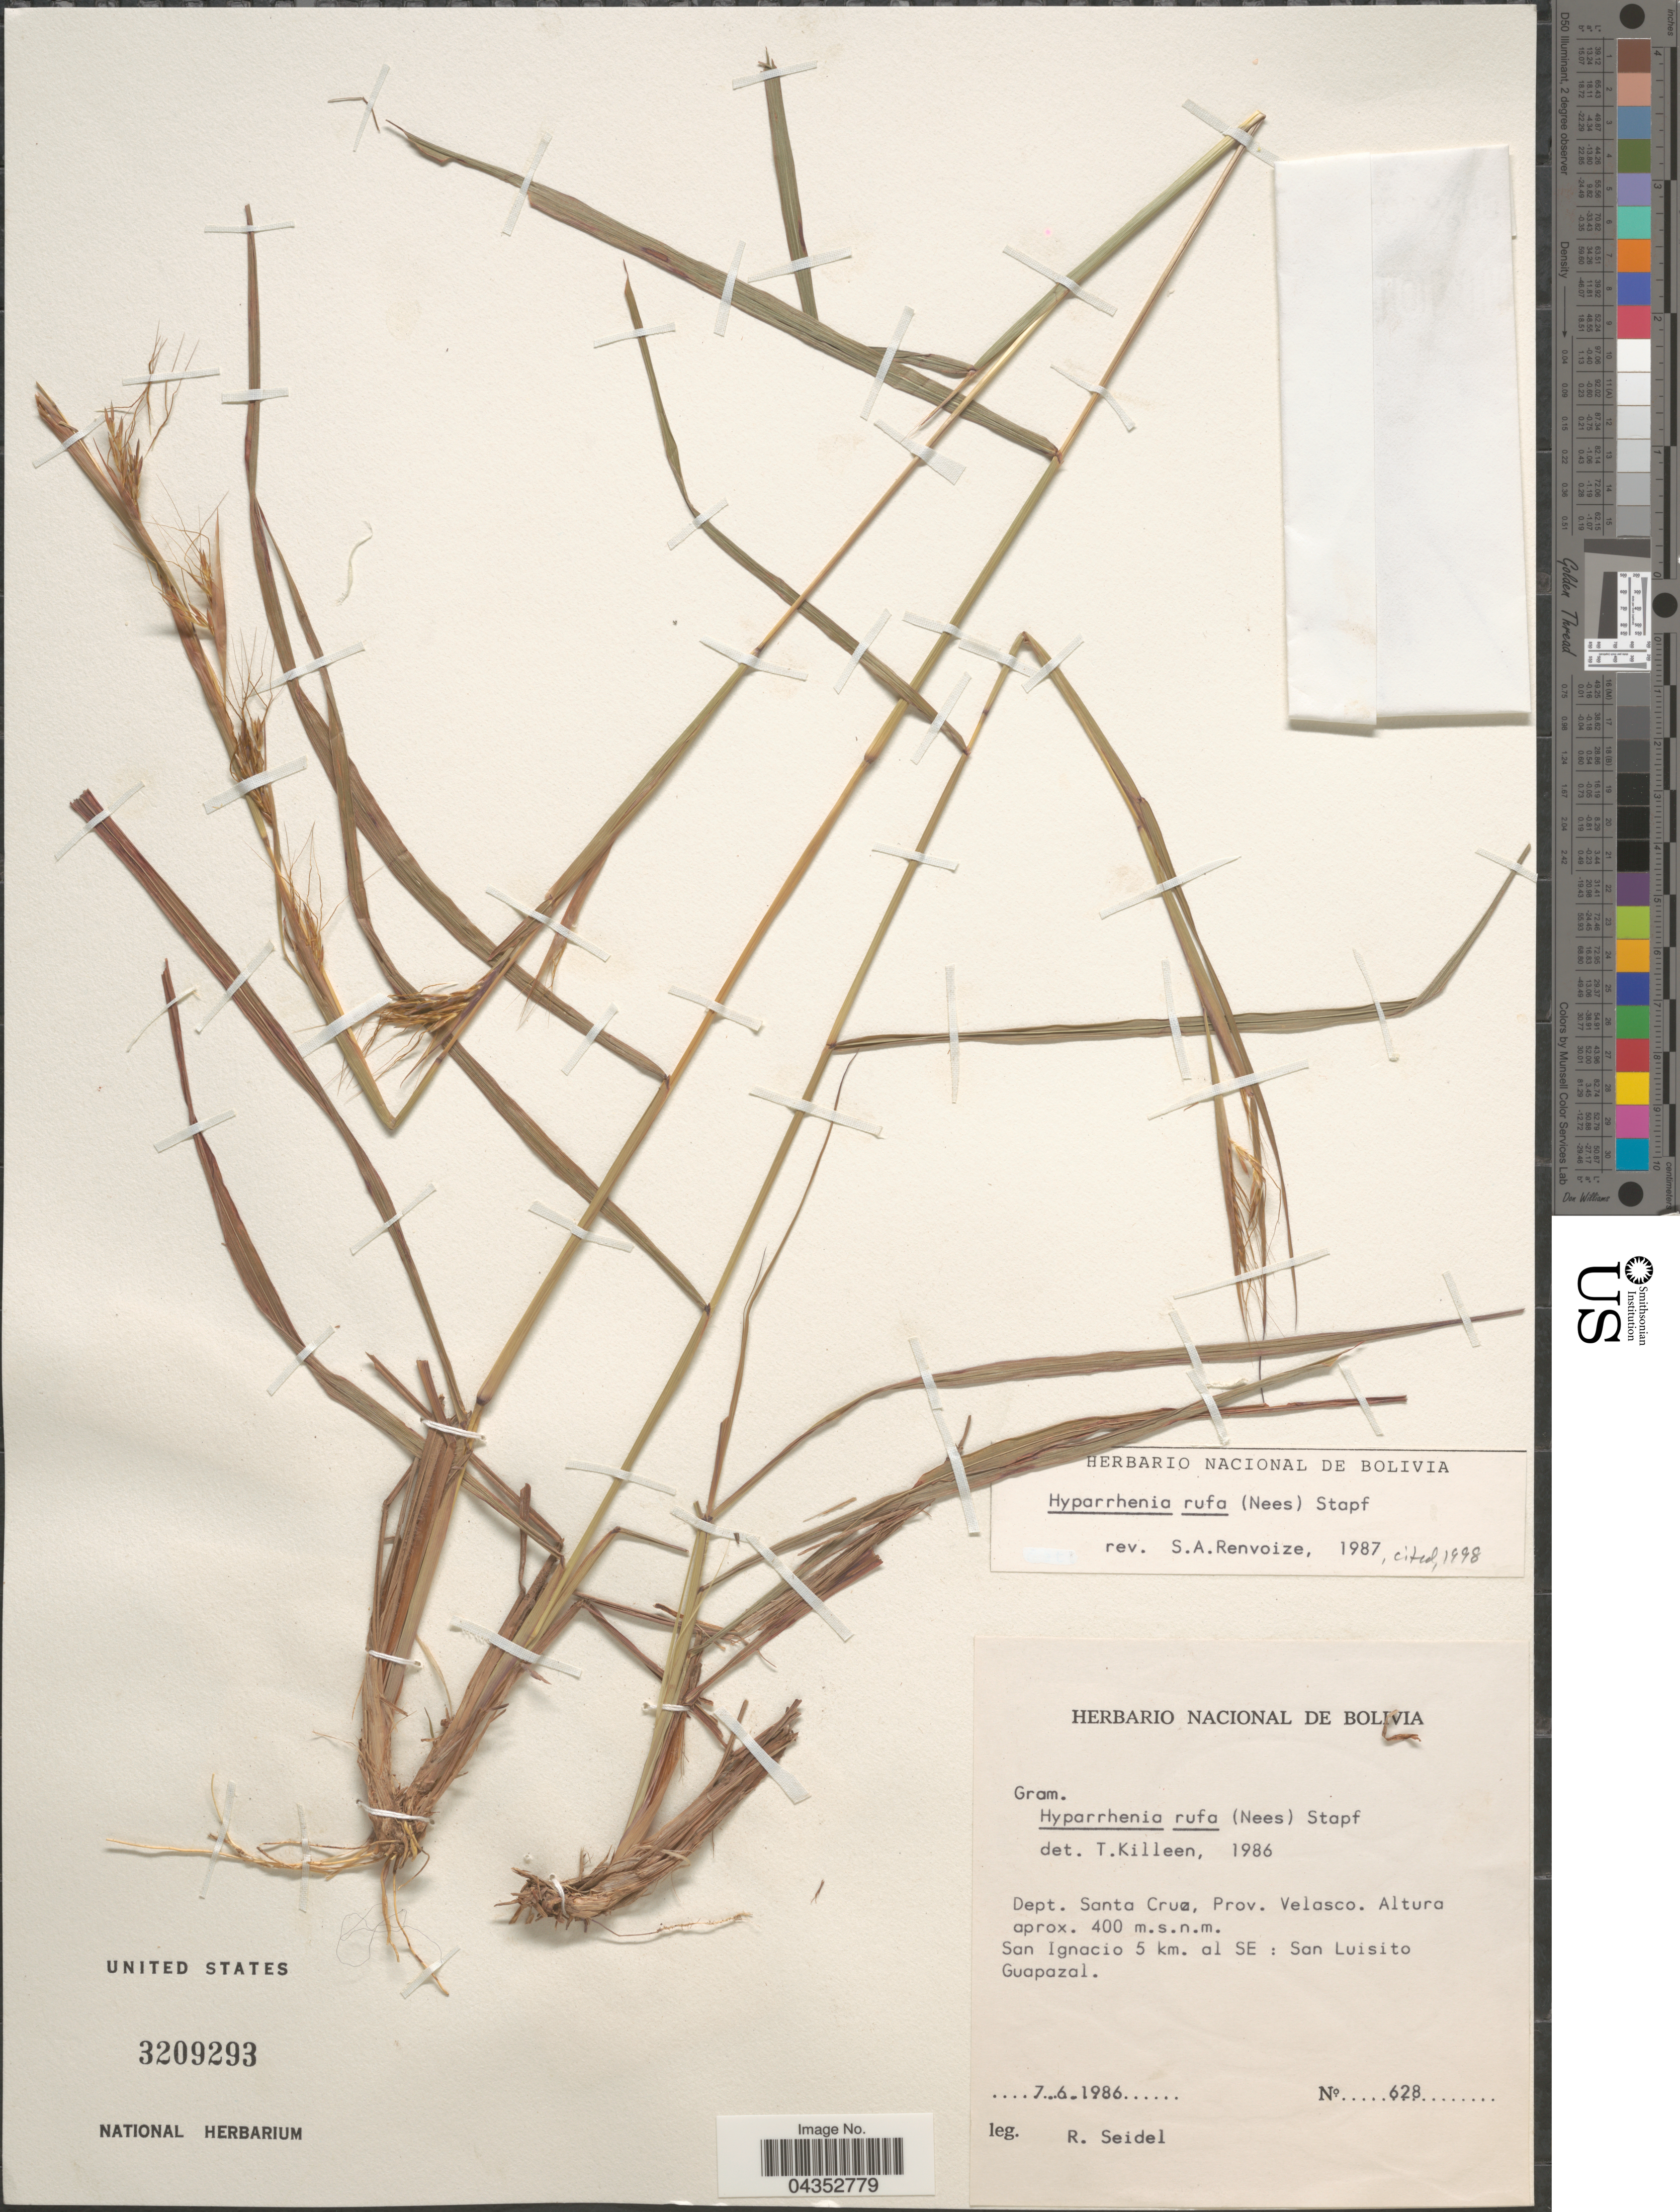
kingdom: Plantae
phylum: Tracheophyta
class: Liliopsida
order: Poales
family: Poaceae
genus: Hyparrhenia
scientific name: Hyparrhenia rufa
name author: (Nees) Stapf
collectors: R. Seidel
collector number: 628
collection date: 1986-06-07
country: Bolivia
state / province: Santa Cruz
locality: Depto. Santa Cruz, Prov. Velasco. San Ignacio 5 km. al SE: San Luisito Guapazal.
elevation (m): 400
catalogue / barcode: US 3209293